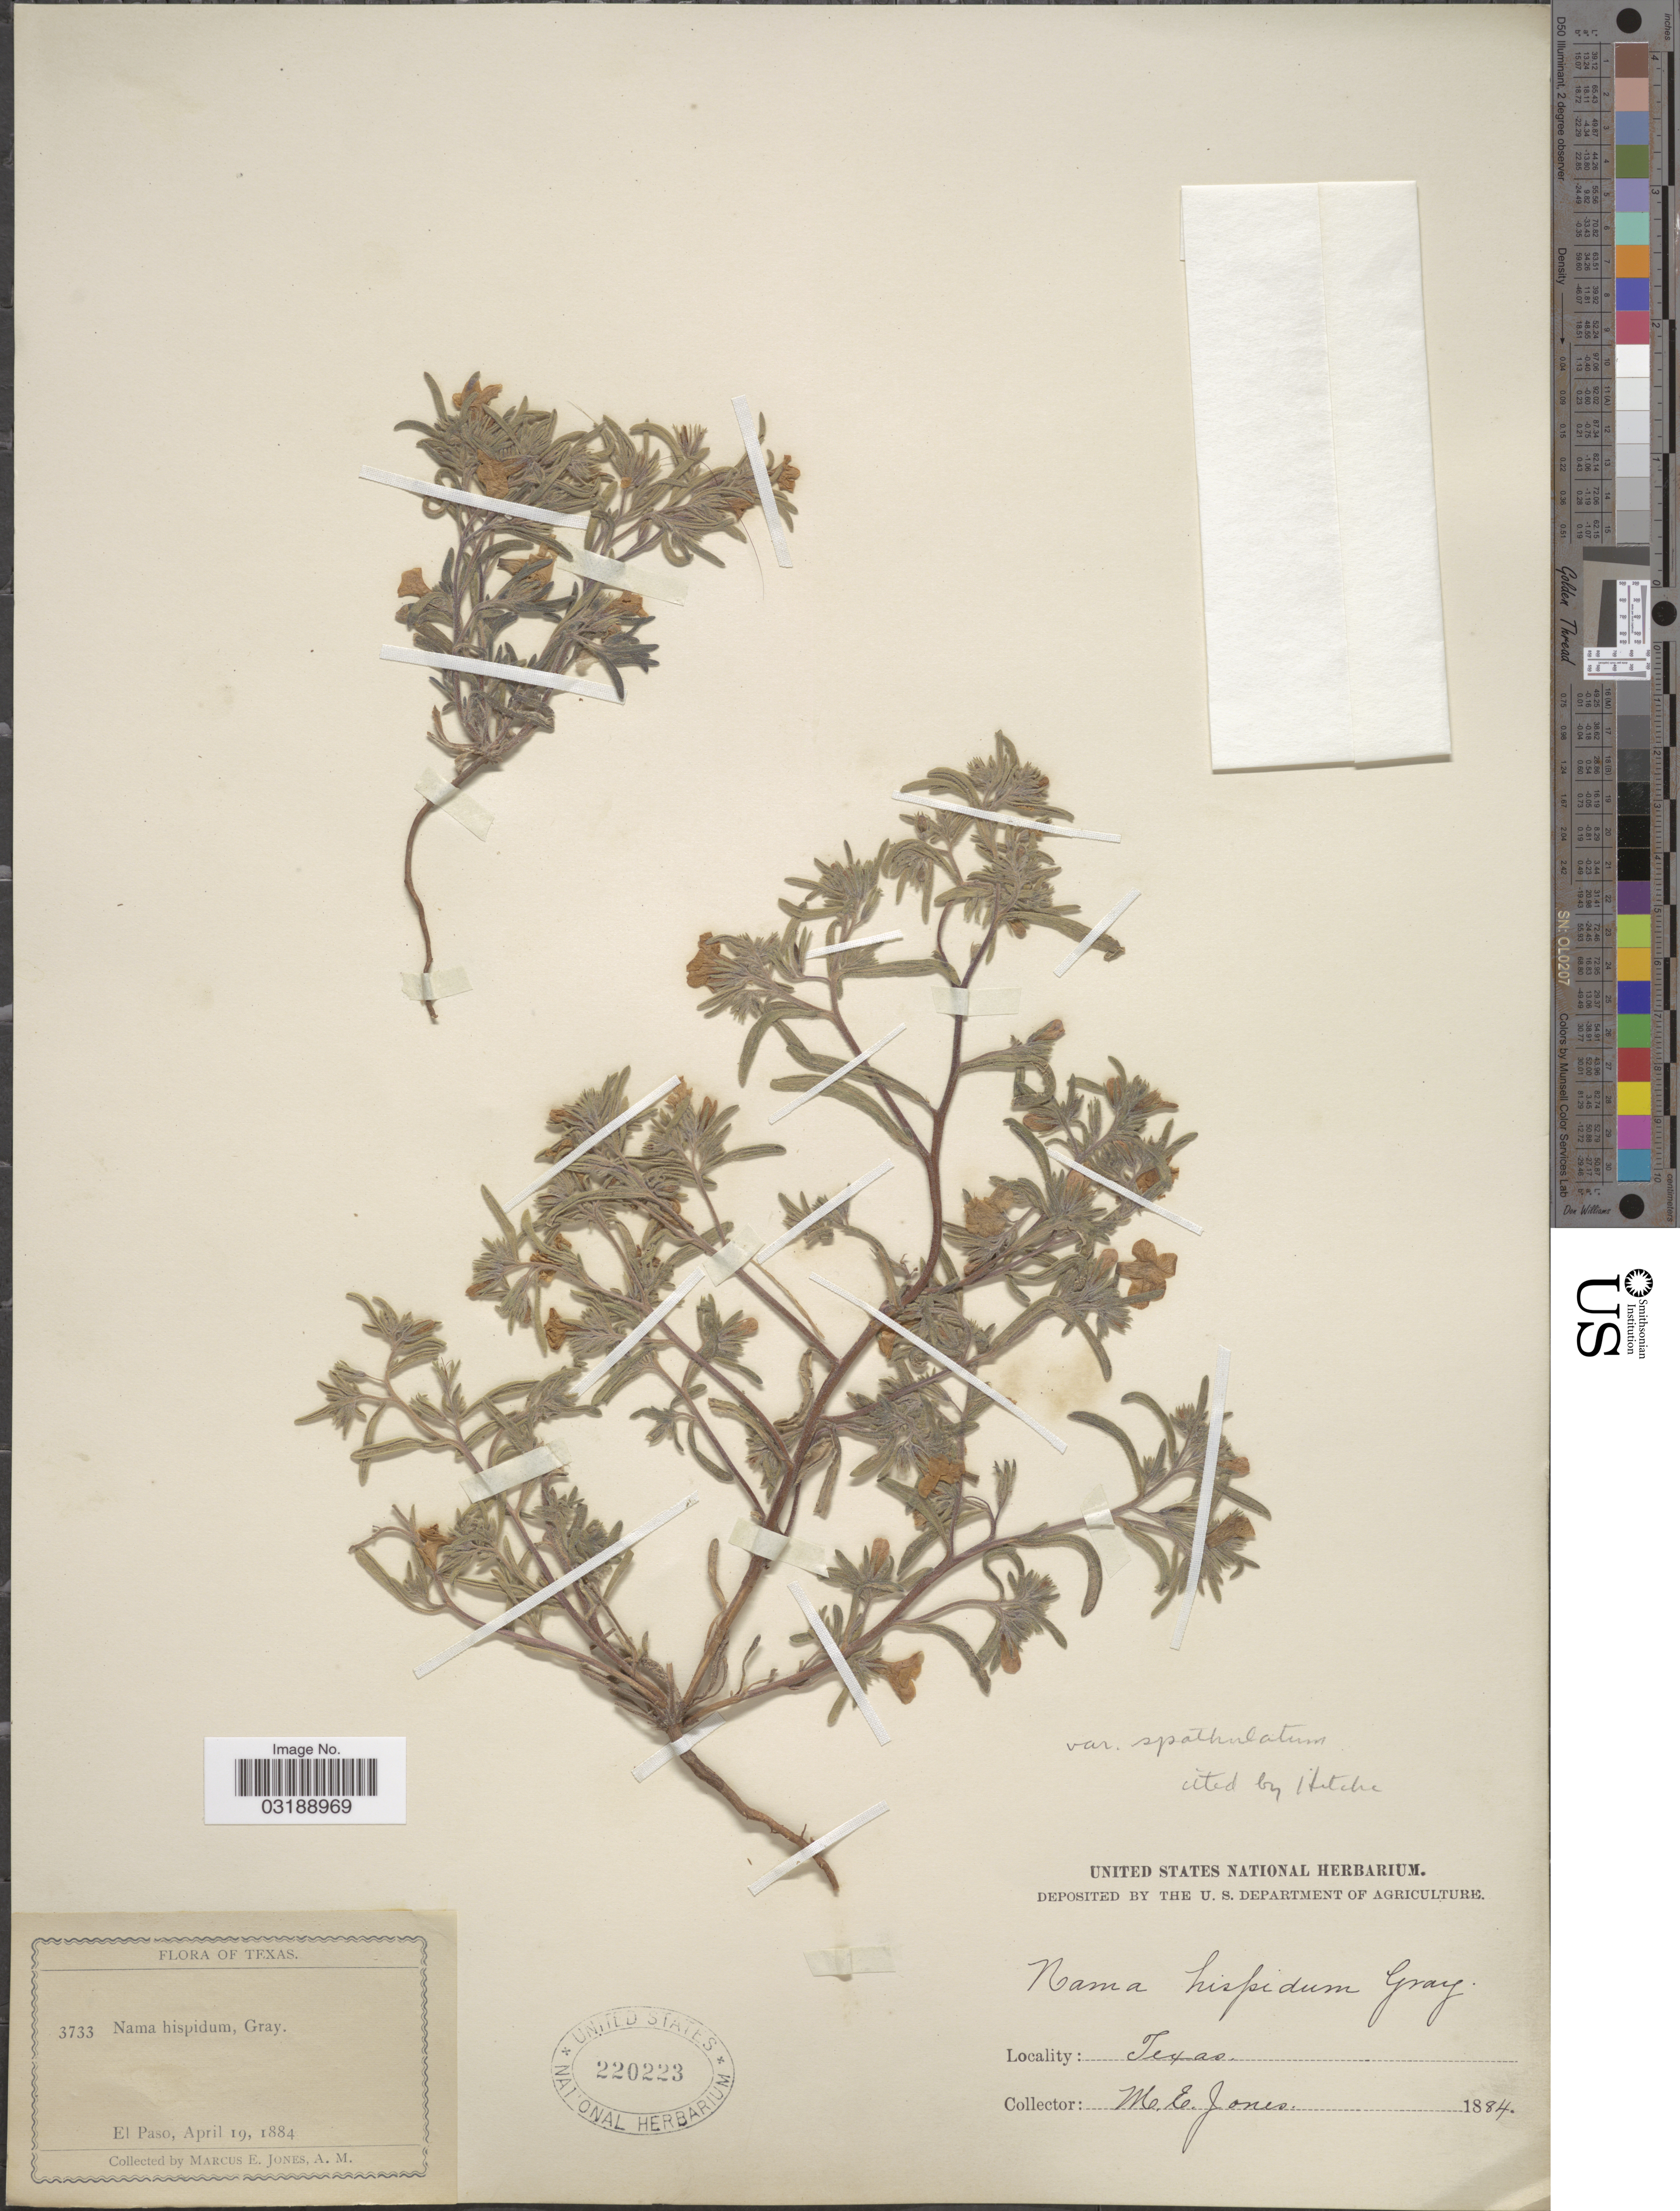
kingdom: Plantae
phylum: Tracheophyta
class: Magnoliopsida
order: Boraginales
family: Namaceae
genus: Nama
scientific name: Nama hispida var. spathulatum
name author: (Torr.) C.L. Hitchc.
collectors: M. E. Jones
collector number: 3733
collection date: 1884-04-19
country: United States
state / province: Texas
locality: El Paso.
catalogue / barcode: US 220223